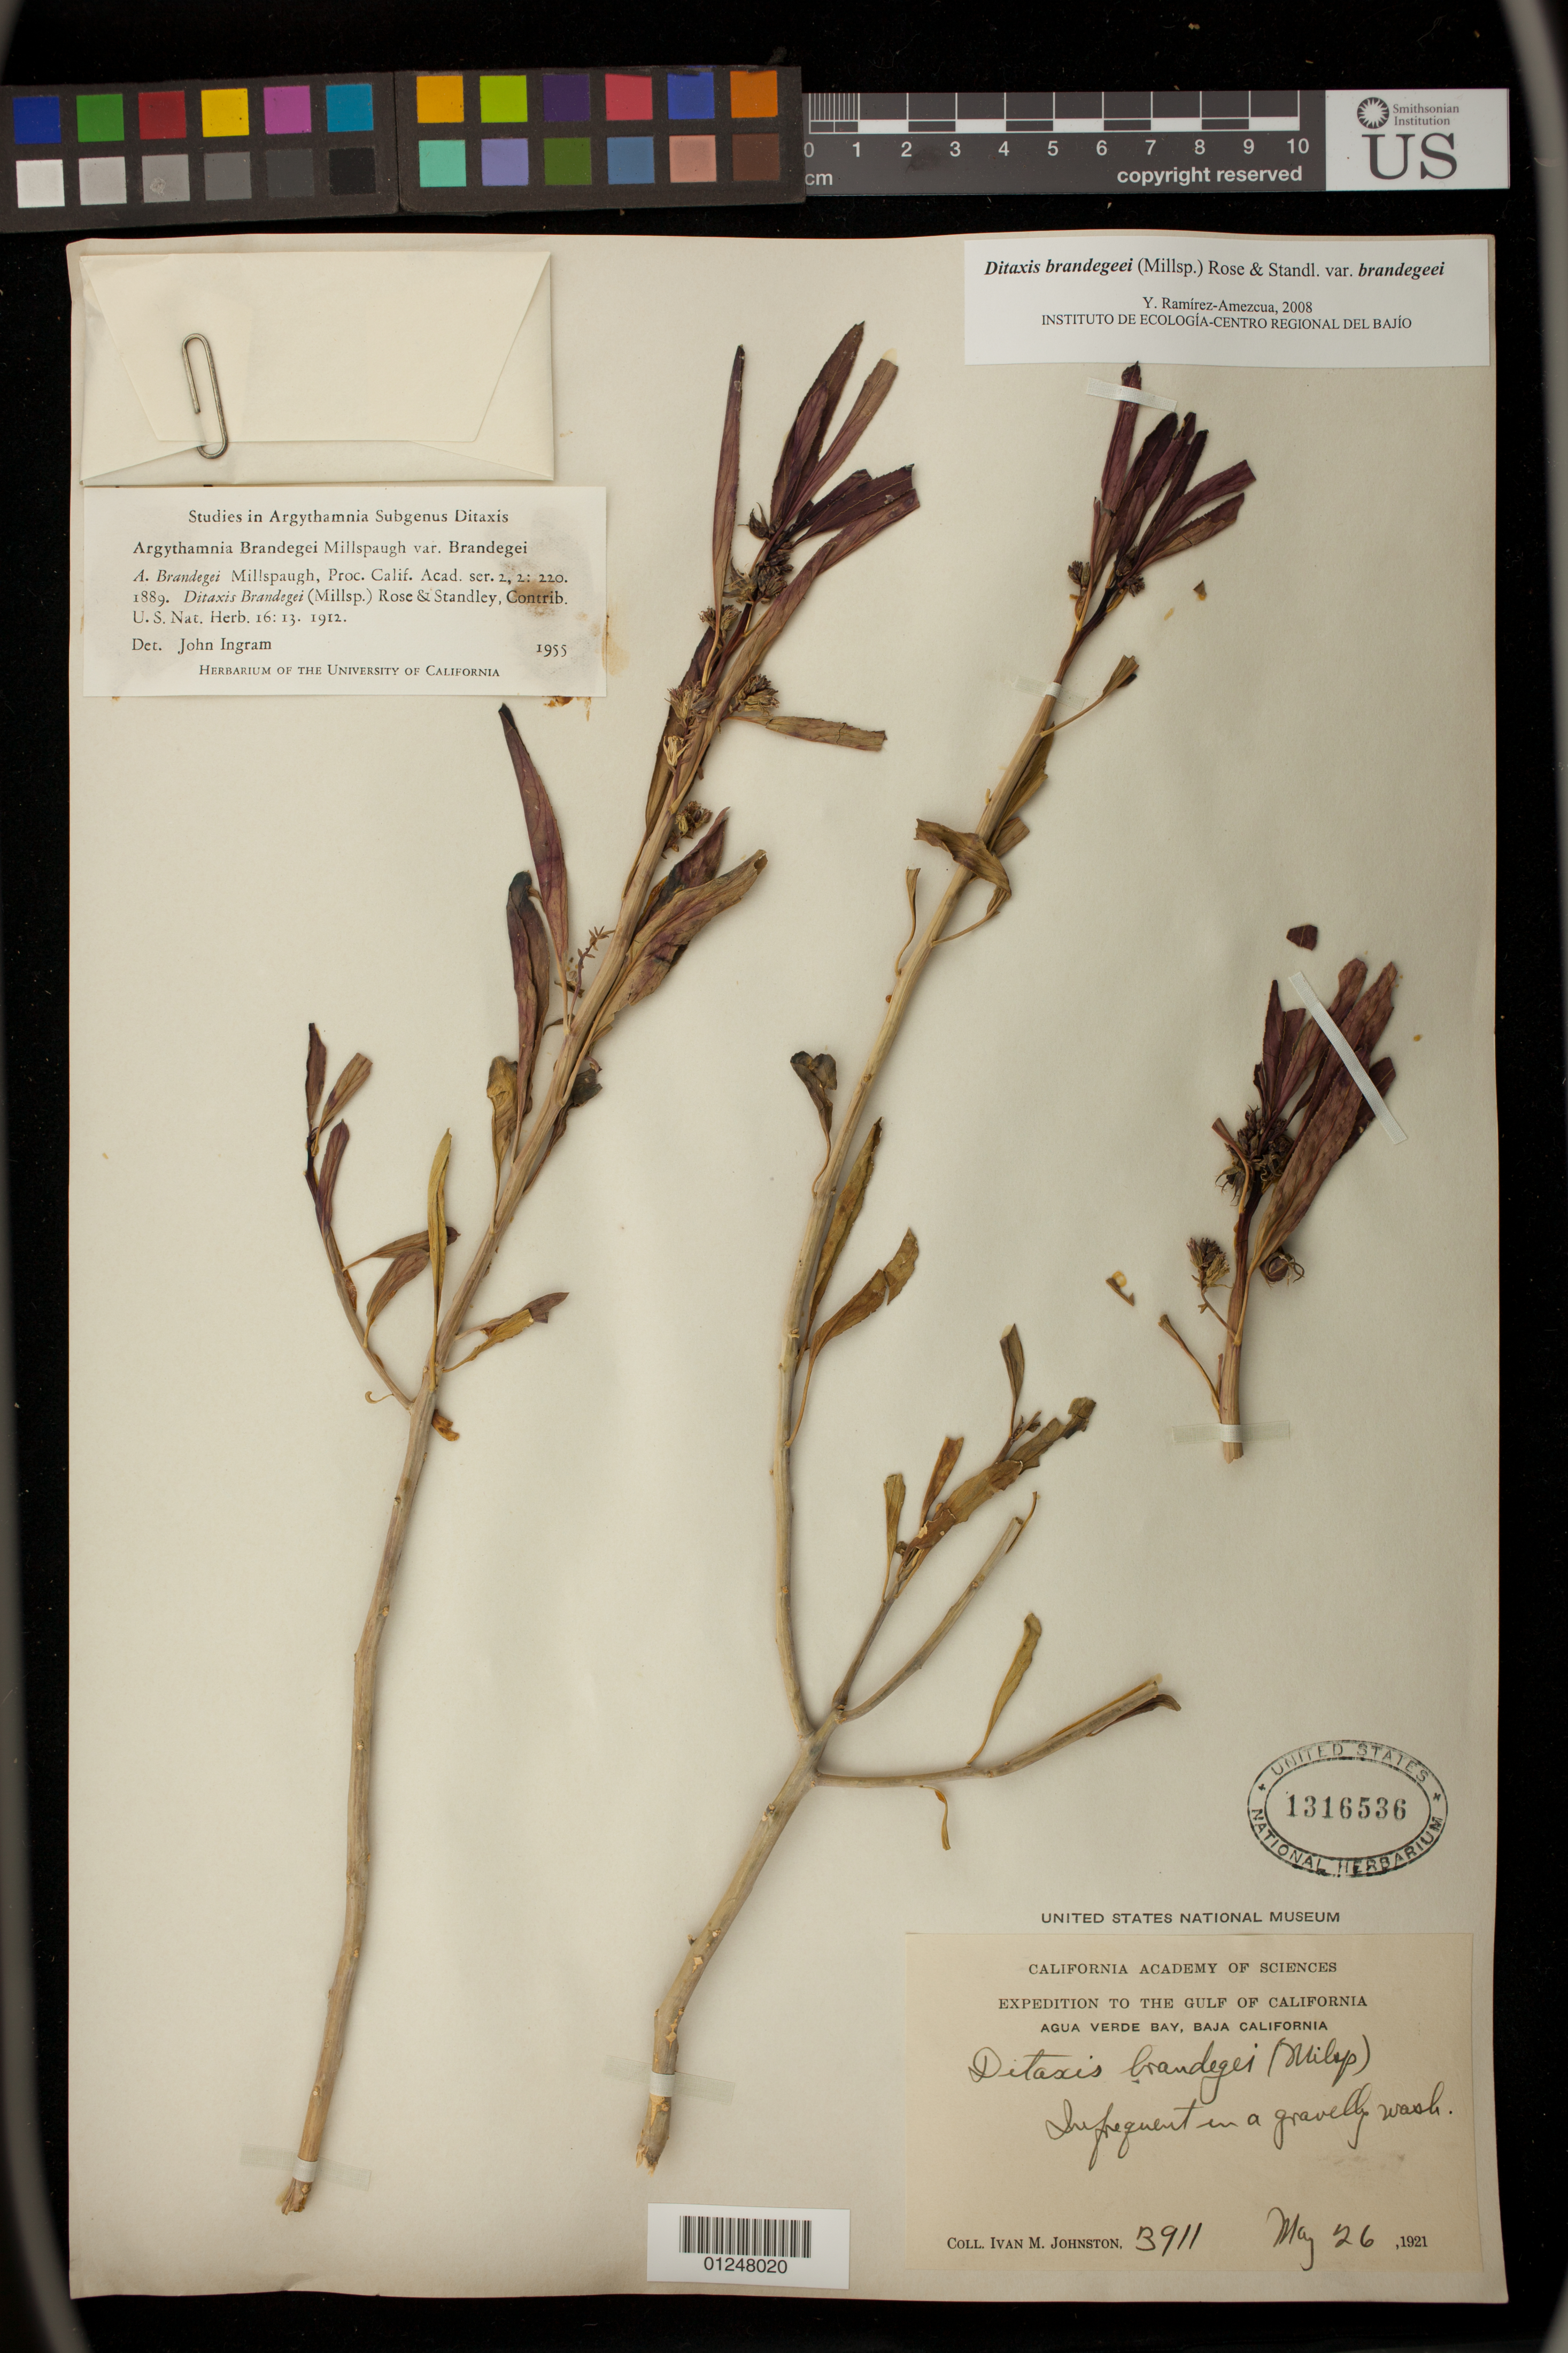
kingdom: Plantae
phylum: Tracheophyta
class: Magnoliopsida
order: Malpighiales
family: Euphorbiaceae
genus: Argythamnia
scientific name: Argythamnia brandegeei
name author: Millsp.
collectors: I.M. Johnston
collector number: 3911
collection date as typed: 26 May 1921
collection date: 1921-05-26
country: Mexico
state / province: Baja California Sur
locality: Agua Verde Bay.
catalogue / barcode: US 1316536